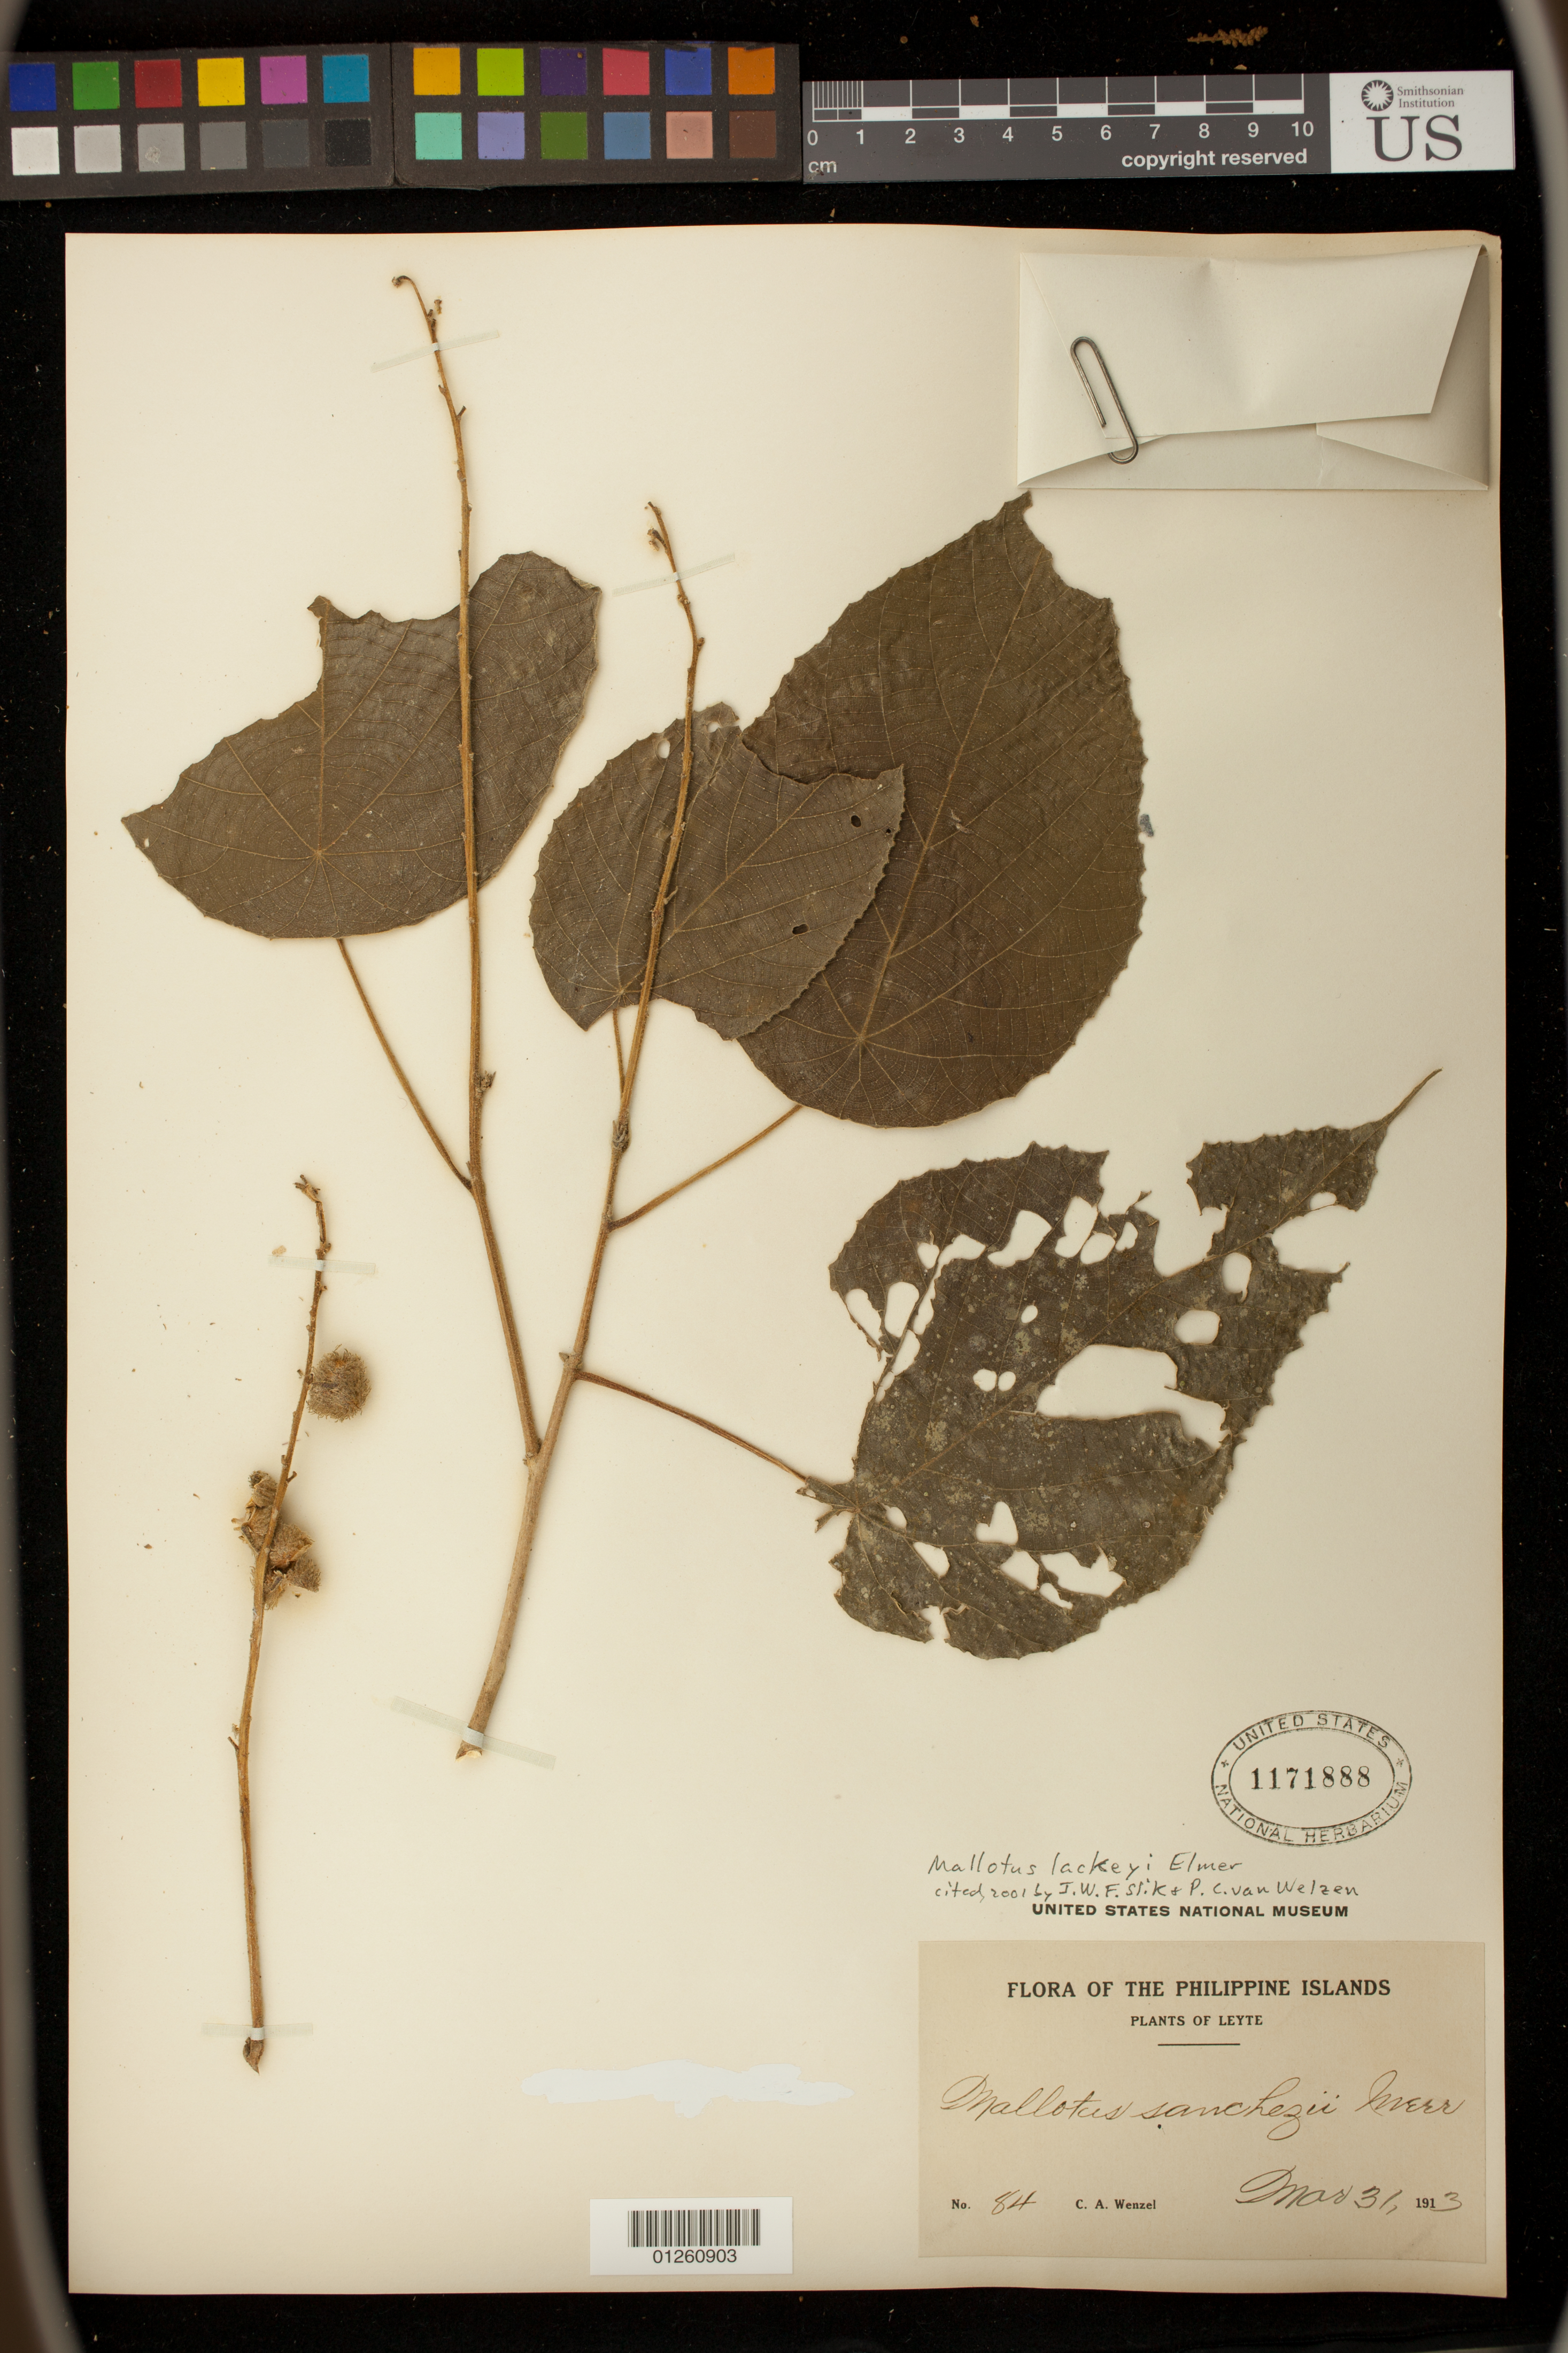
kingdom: Plantae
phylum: Tracheophyta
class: Magnoliopsida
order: Malpighiales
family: Euphorbiaceae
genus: Mallotus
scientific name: Mallotus lackeyi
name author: Elmer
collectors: C. Wenzel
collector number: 84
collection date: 1913-03-31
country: Philippines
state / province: Eastern Visayas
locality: Leyte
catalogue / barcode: US 1171888